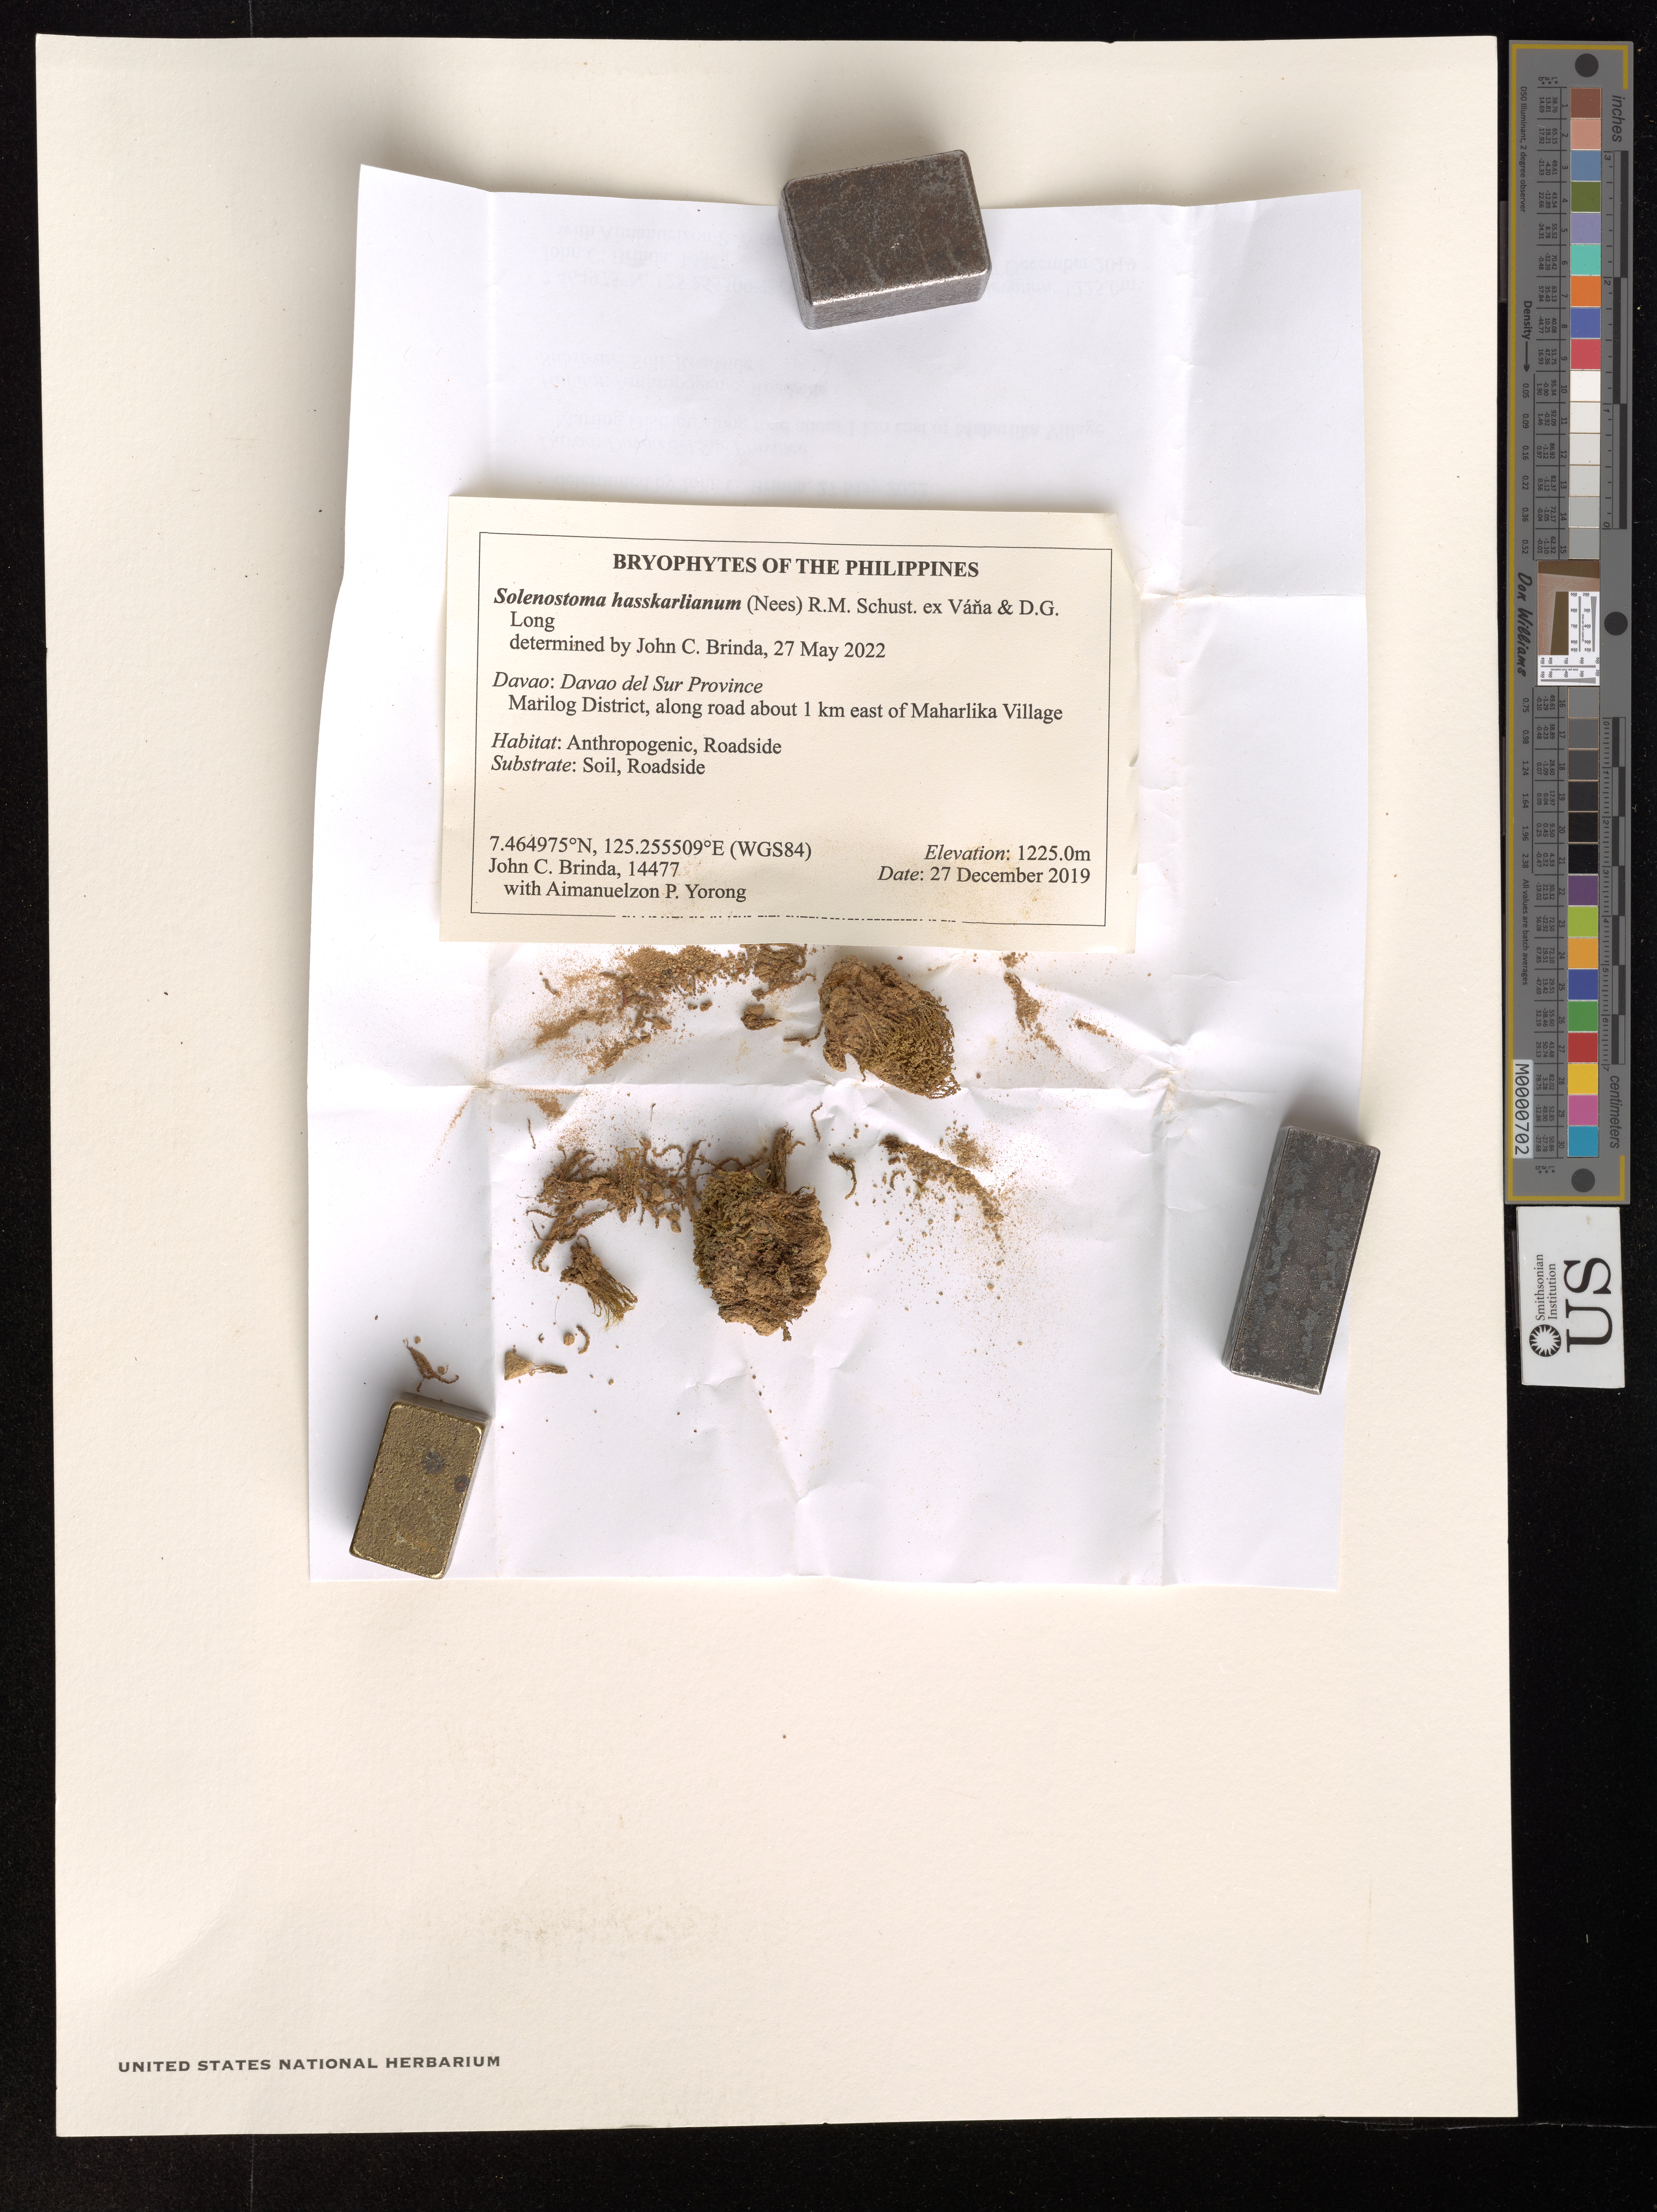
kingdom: Plantae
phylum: Marchantiophyta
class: Jungermanniopsida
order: Jungermanniales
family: Solenostomataceae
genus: Solenostoma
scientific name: Solenostoma haskarlianum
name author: (Nees & D.G. Long) R.M. Schust. ex Váňa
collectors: J. Brinda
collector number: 14477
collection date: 2019-12-27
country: Philippines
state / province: Davao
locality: Davao del Sur Province. Marilog District, along road about 1 km east of Maharlika Village. (WGS84).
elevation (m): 1225